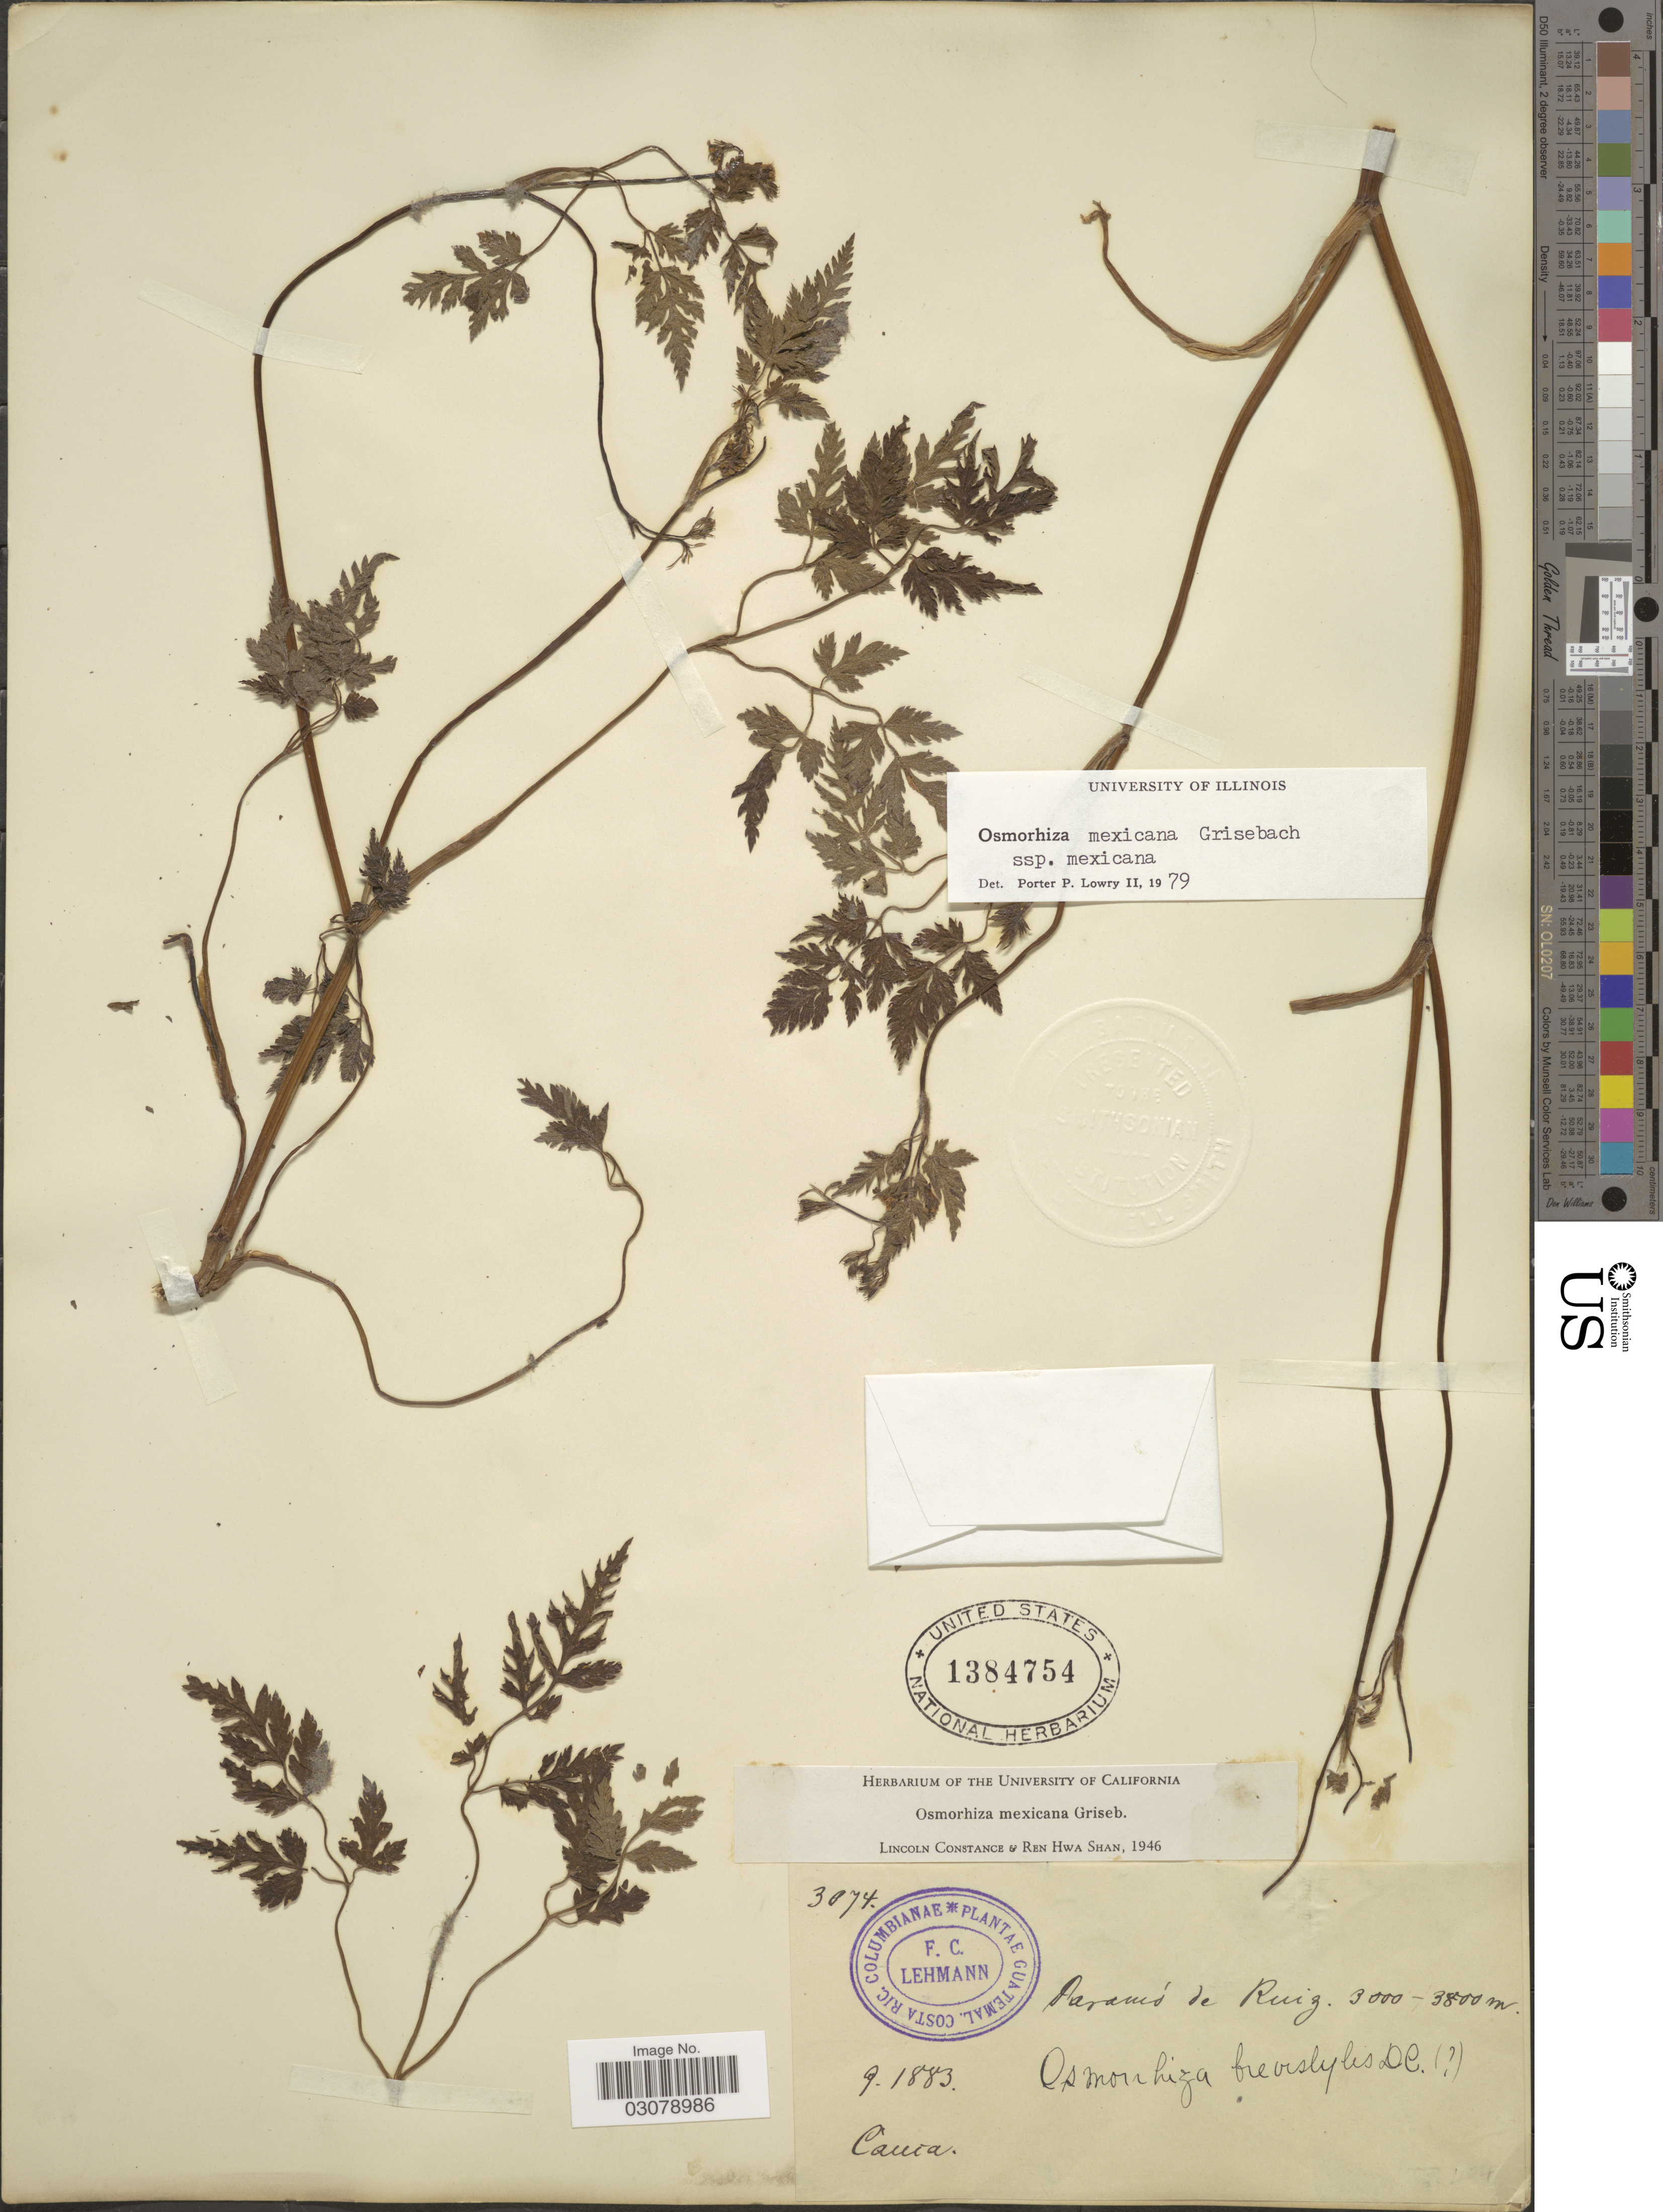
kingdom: Plantae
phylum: Tracheophyta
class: Magnoliopsida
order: Apiales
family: Apiaceae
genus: Osmorhiza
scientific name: Osmorhiza mexicana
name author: Griseb.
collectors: F. C. Lehmann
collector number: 3074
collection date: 1883-09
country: Colombia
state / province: Cauca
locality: Paramo de Ruiz, Cauca.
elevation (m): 3000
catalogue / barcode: US 1384754